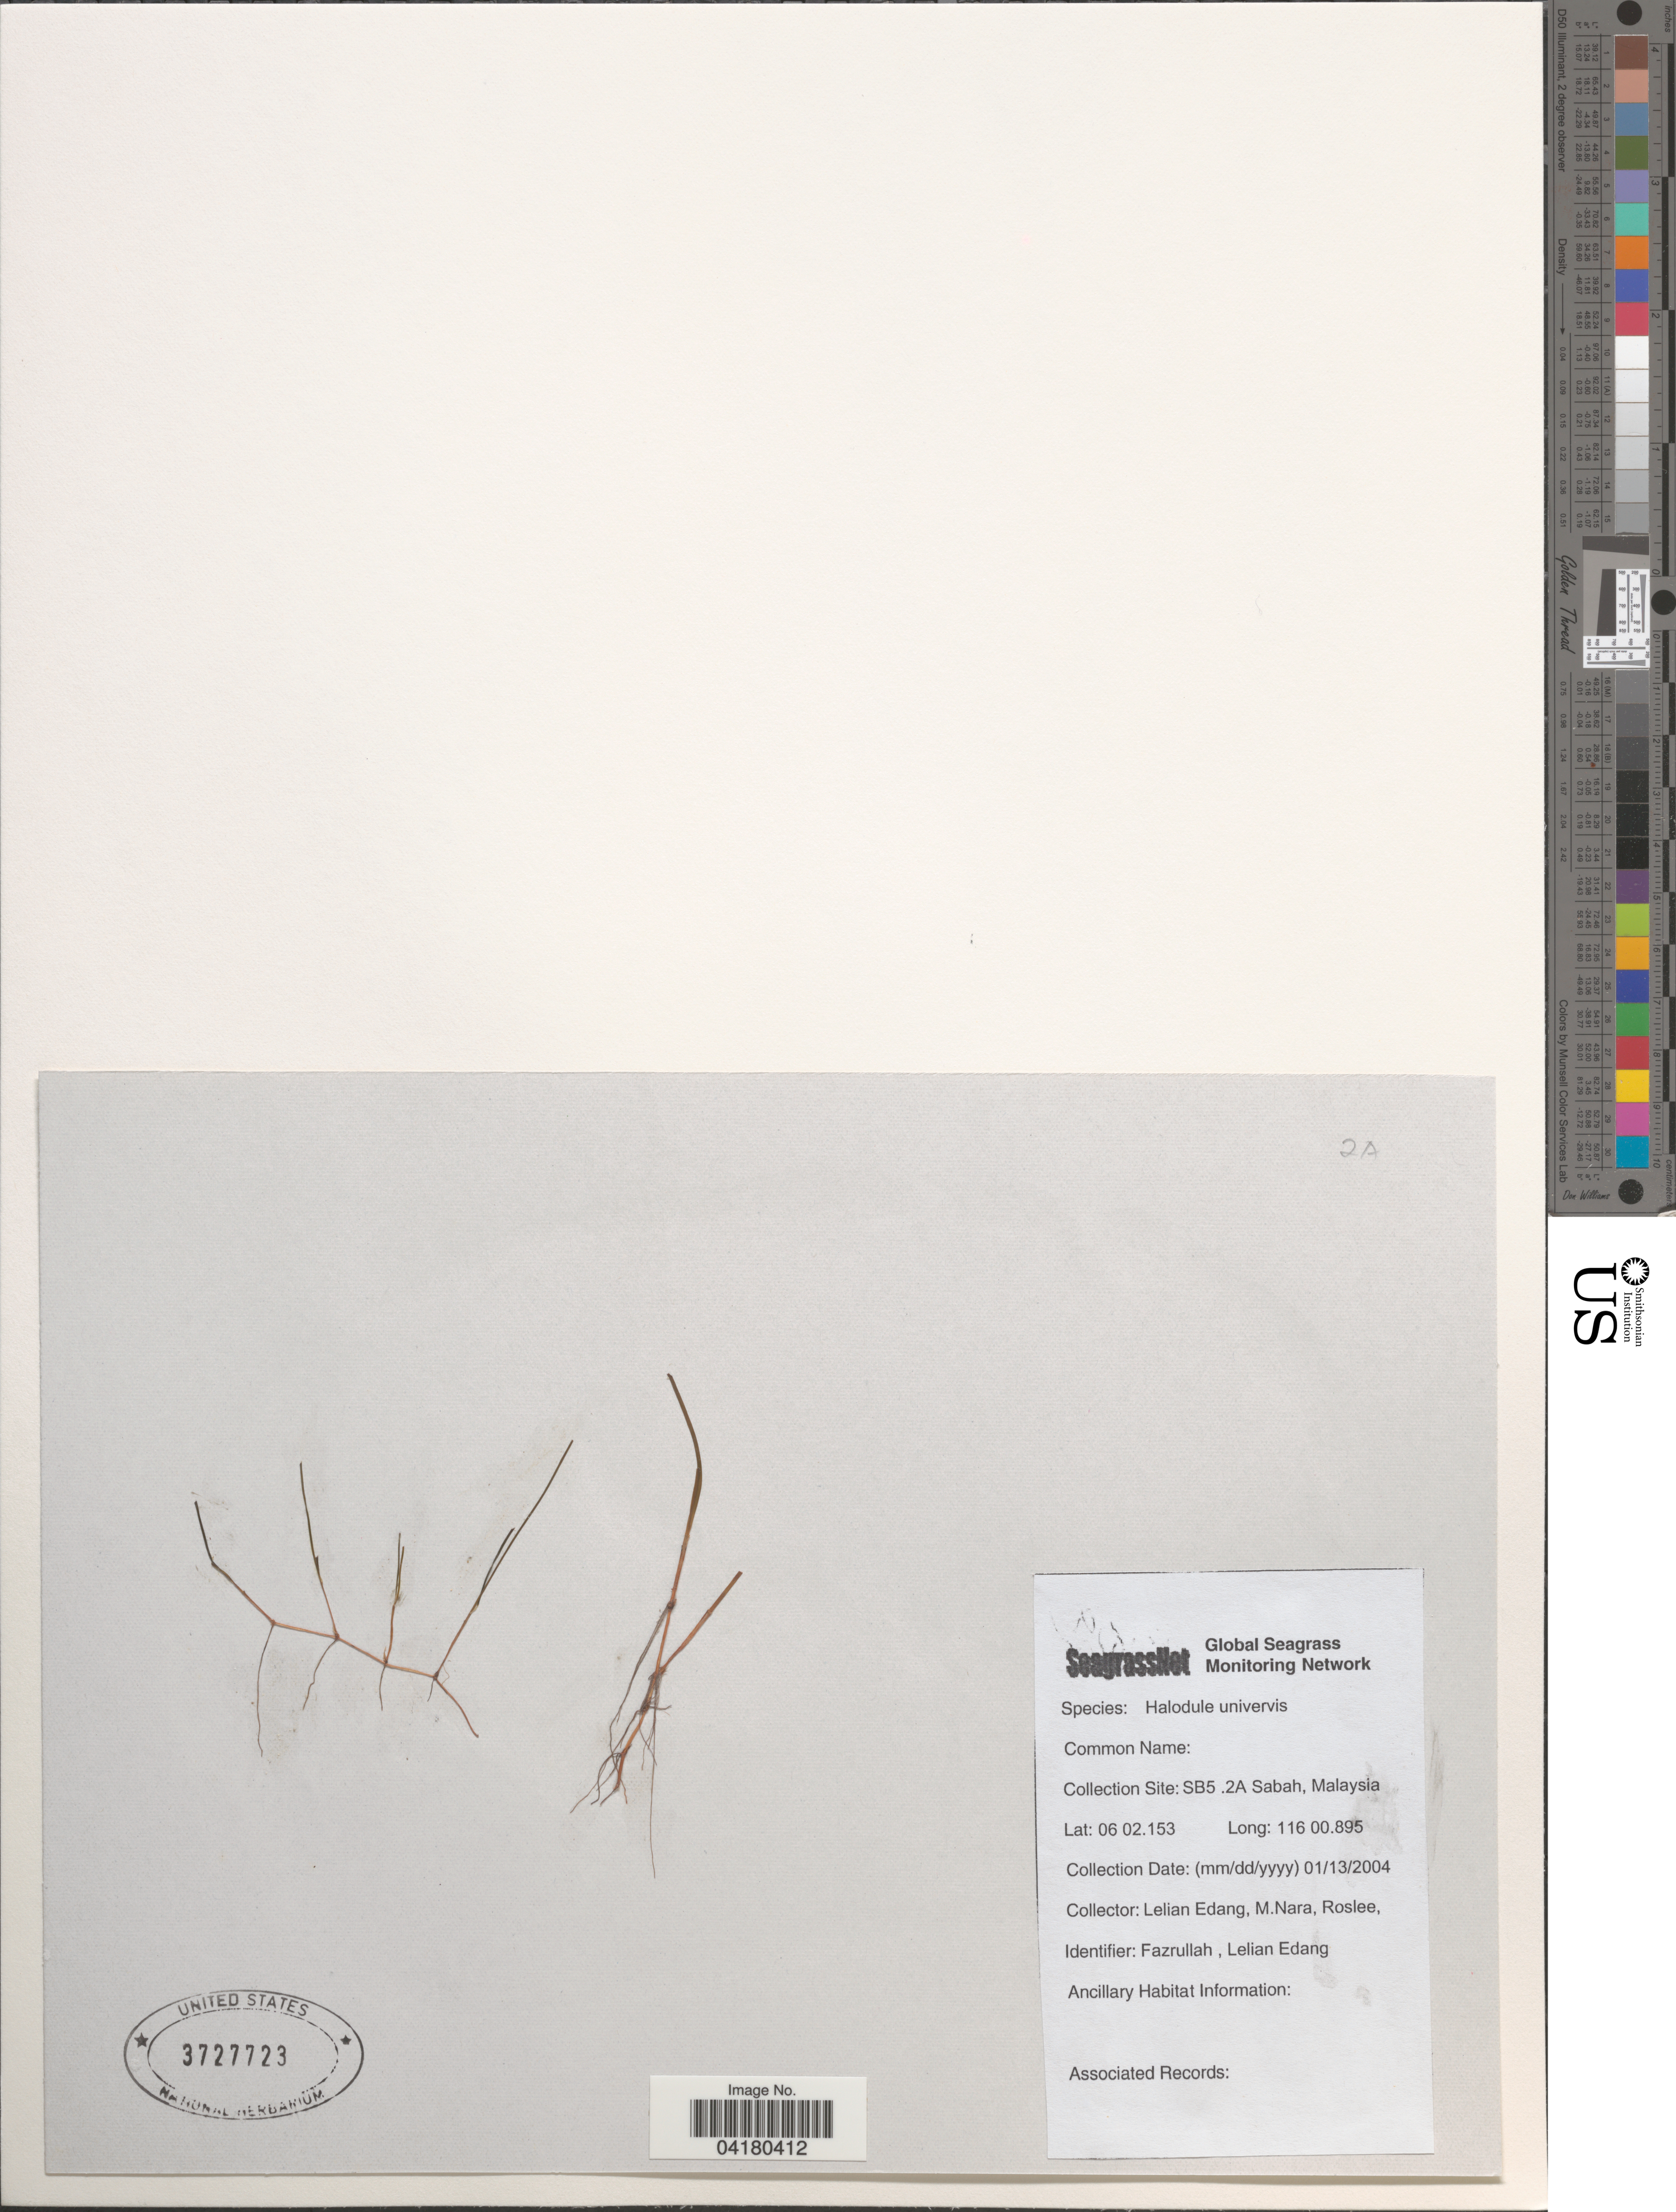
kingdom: Plantae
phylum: Tracheophyta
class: Liliopsida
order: Alismatales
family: Cymodoceaceae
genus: Halodule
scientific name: Halodule uninervis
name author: (Forssk.) Asch.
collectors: L. Edang, M. Nara & Roslee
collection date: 2004-01-13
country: Malaysia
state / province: Sabah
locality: Collection Site: SB5 .2A.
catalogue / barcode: US 3727723